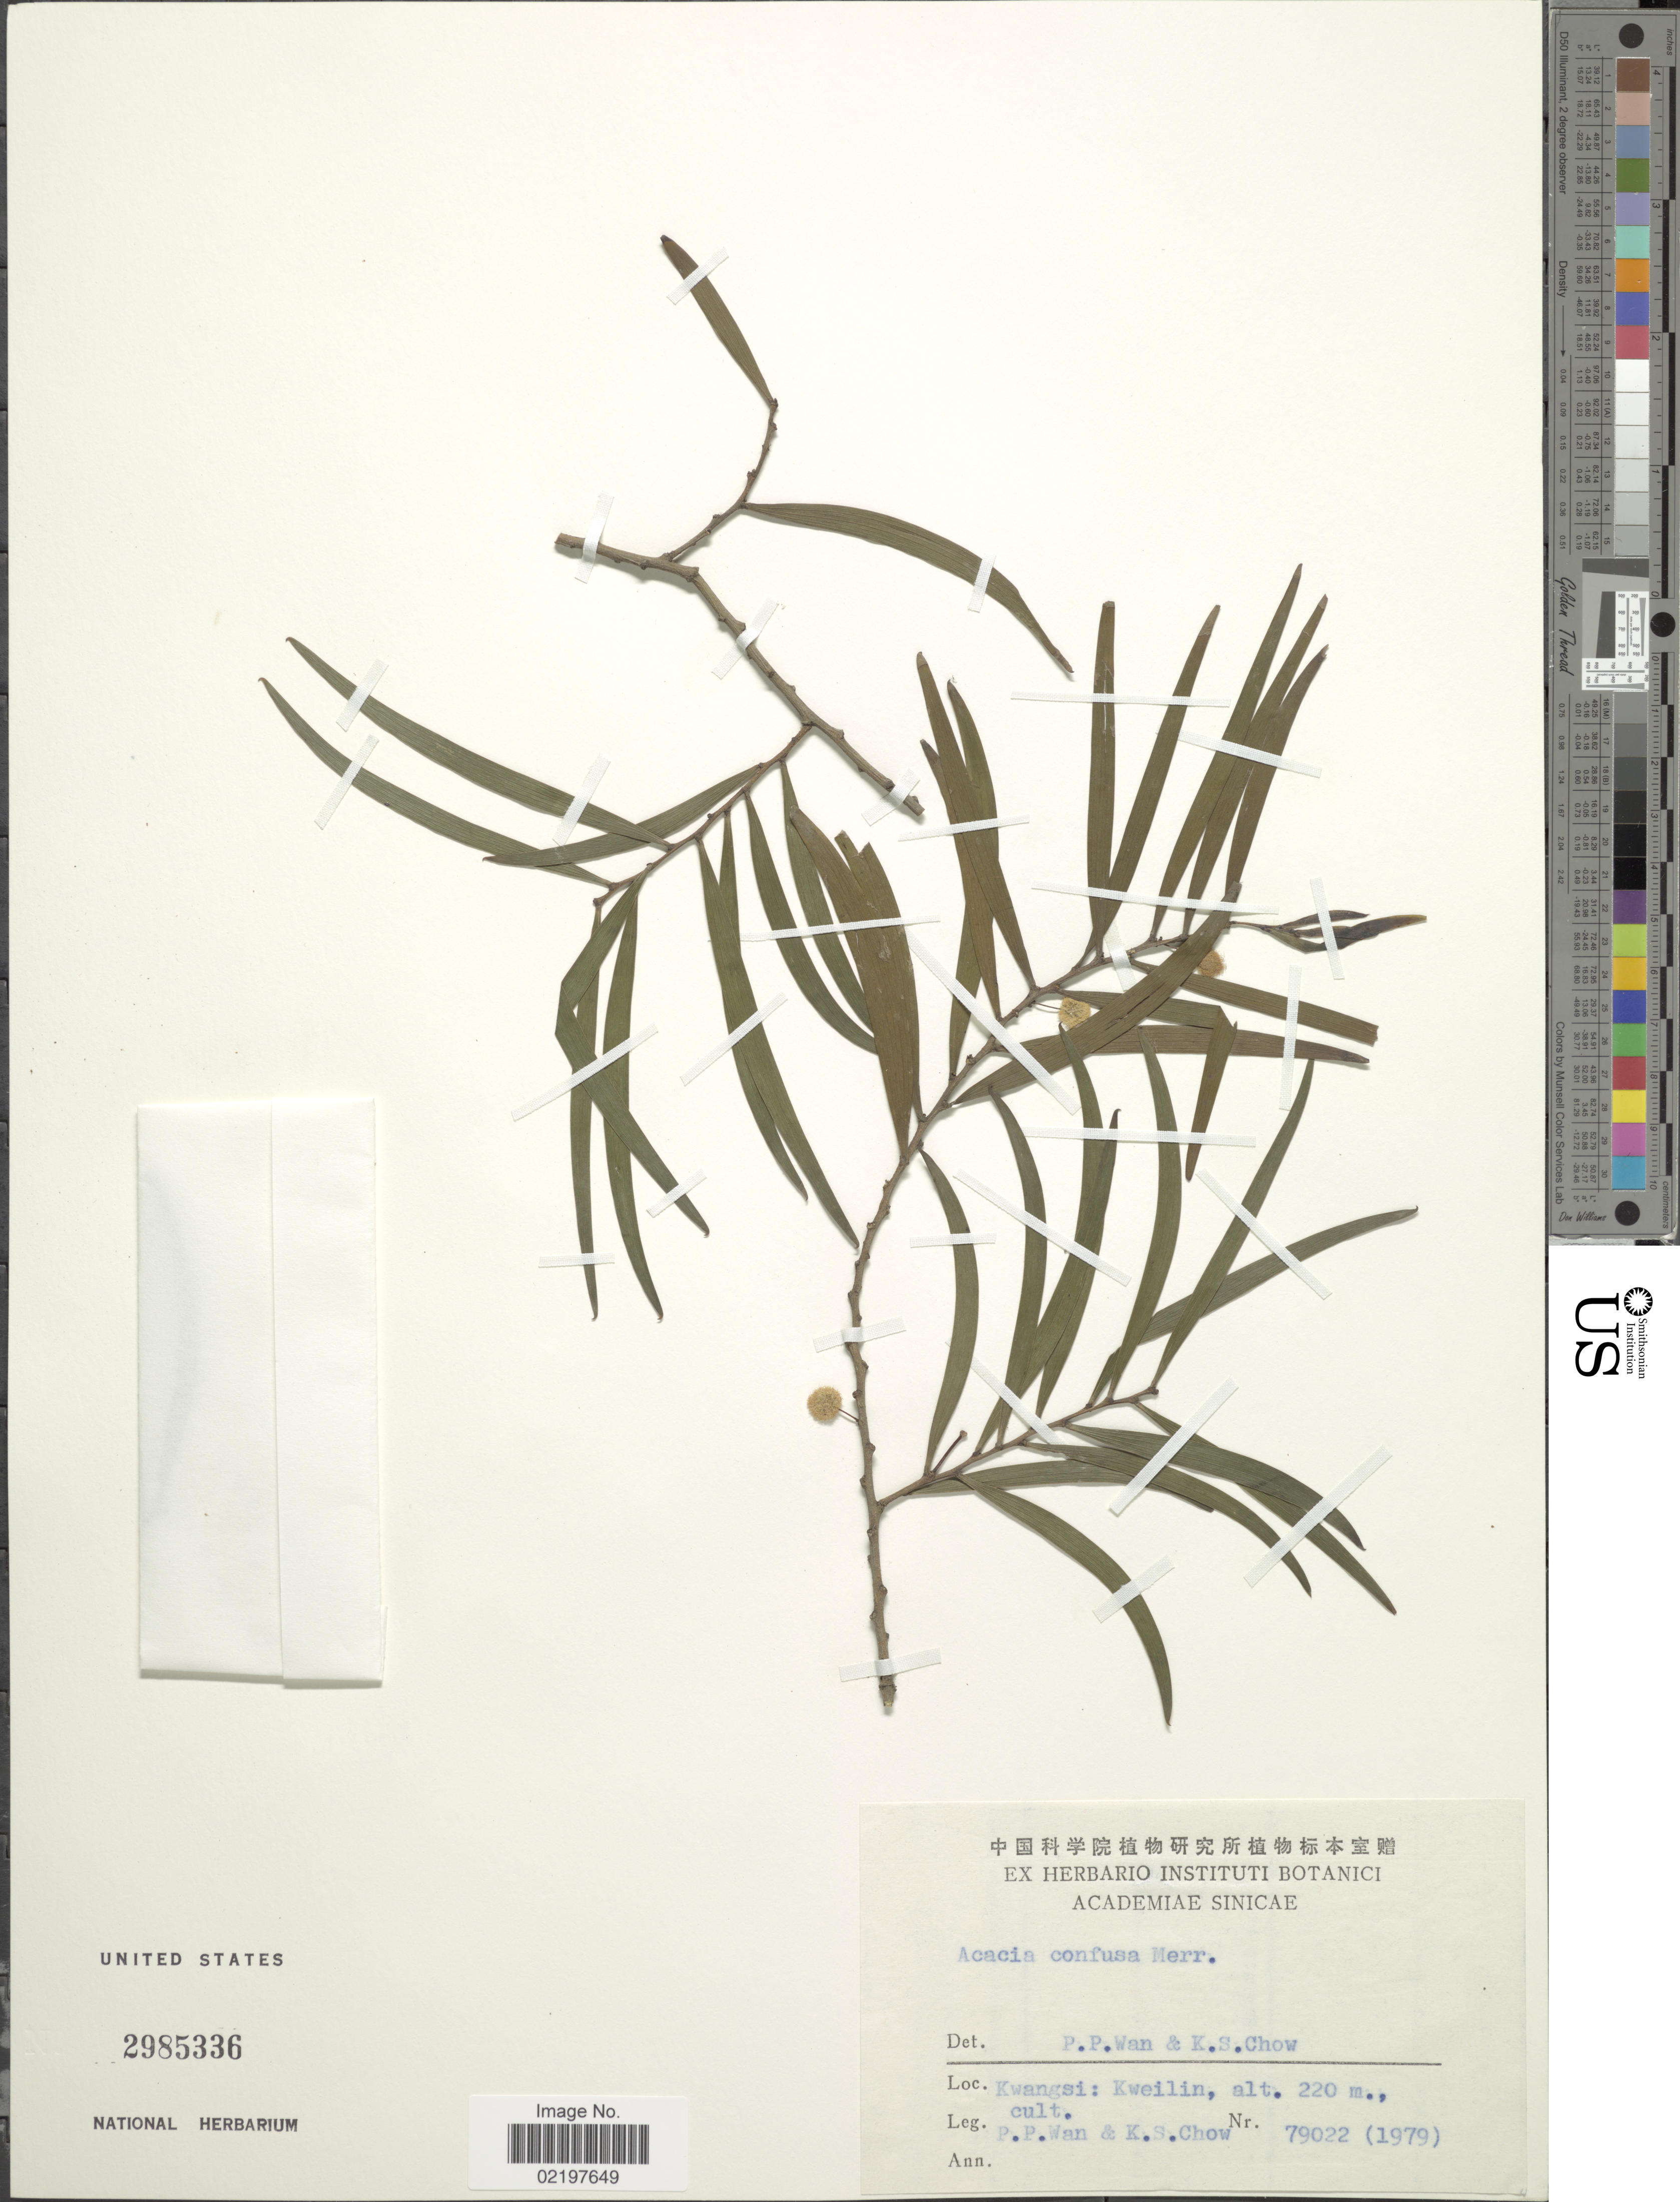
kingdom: Plantae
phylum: Tracheophyta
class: Magnoliopsida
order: Fabales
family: Fabaceae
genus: Acacia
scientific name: Acacia confusa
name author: Merr.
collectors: P. Wan & K. S. Chow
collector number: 79022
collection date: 1979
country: China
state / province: Guangxi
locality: Kwangsi: Kweilin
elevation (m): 220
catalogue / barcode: US 2985336